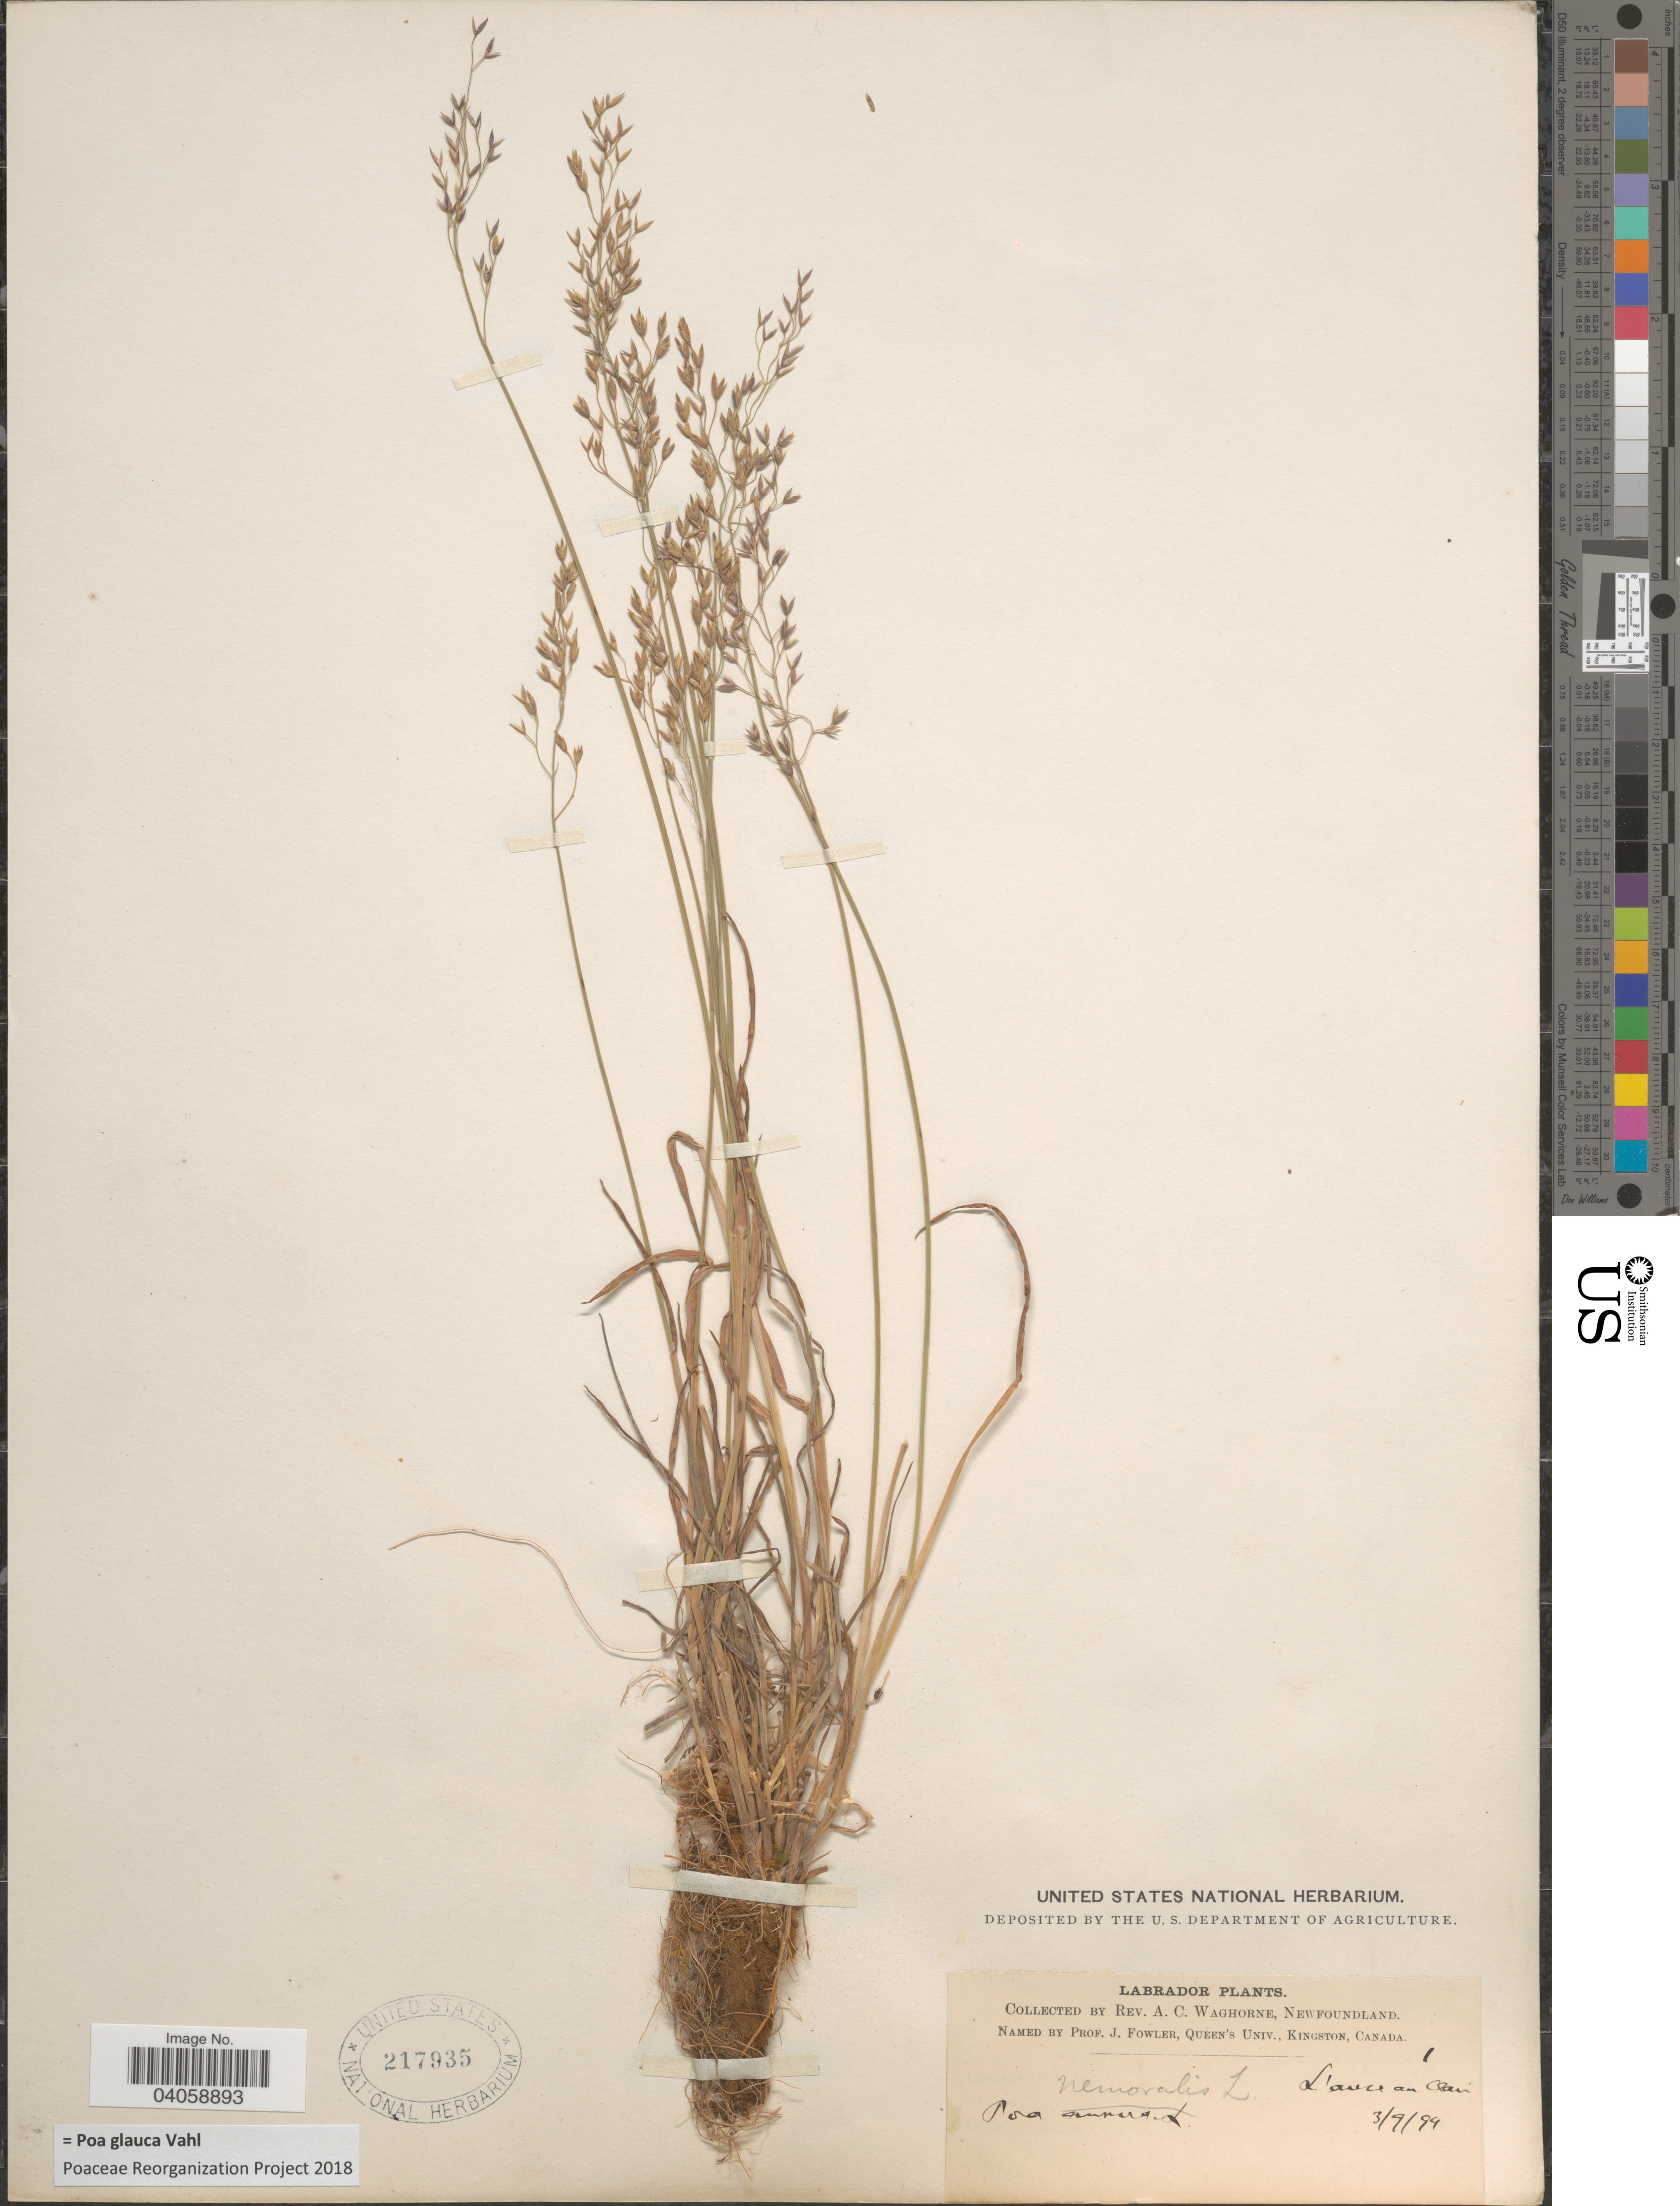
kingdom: Plantae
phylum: Tracheophyta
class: Liliopsida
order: Poales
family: Poaceae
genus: Poa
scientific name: Poa glauca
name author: Vahl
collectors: A. Waghorne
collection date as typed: Transcribed d/m/y: 3/9/94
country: Canada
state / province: Newfoundland and Labrador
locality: Labrador.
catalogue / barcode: US 217935